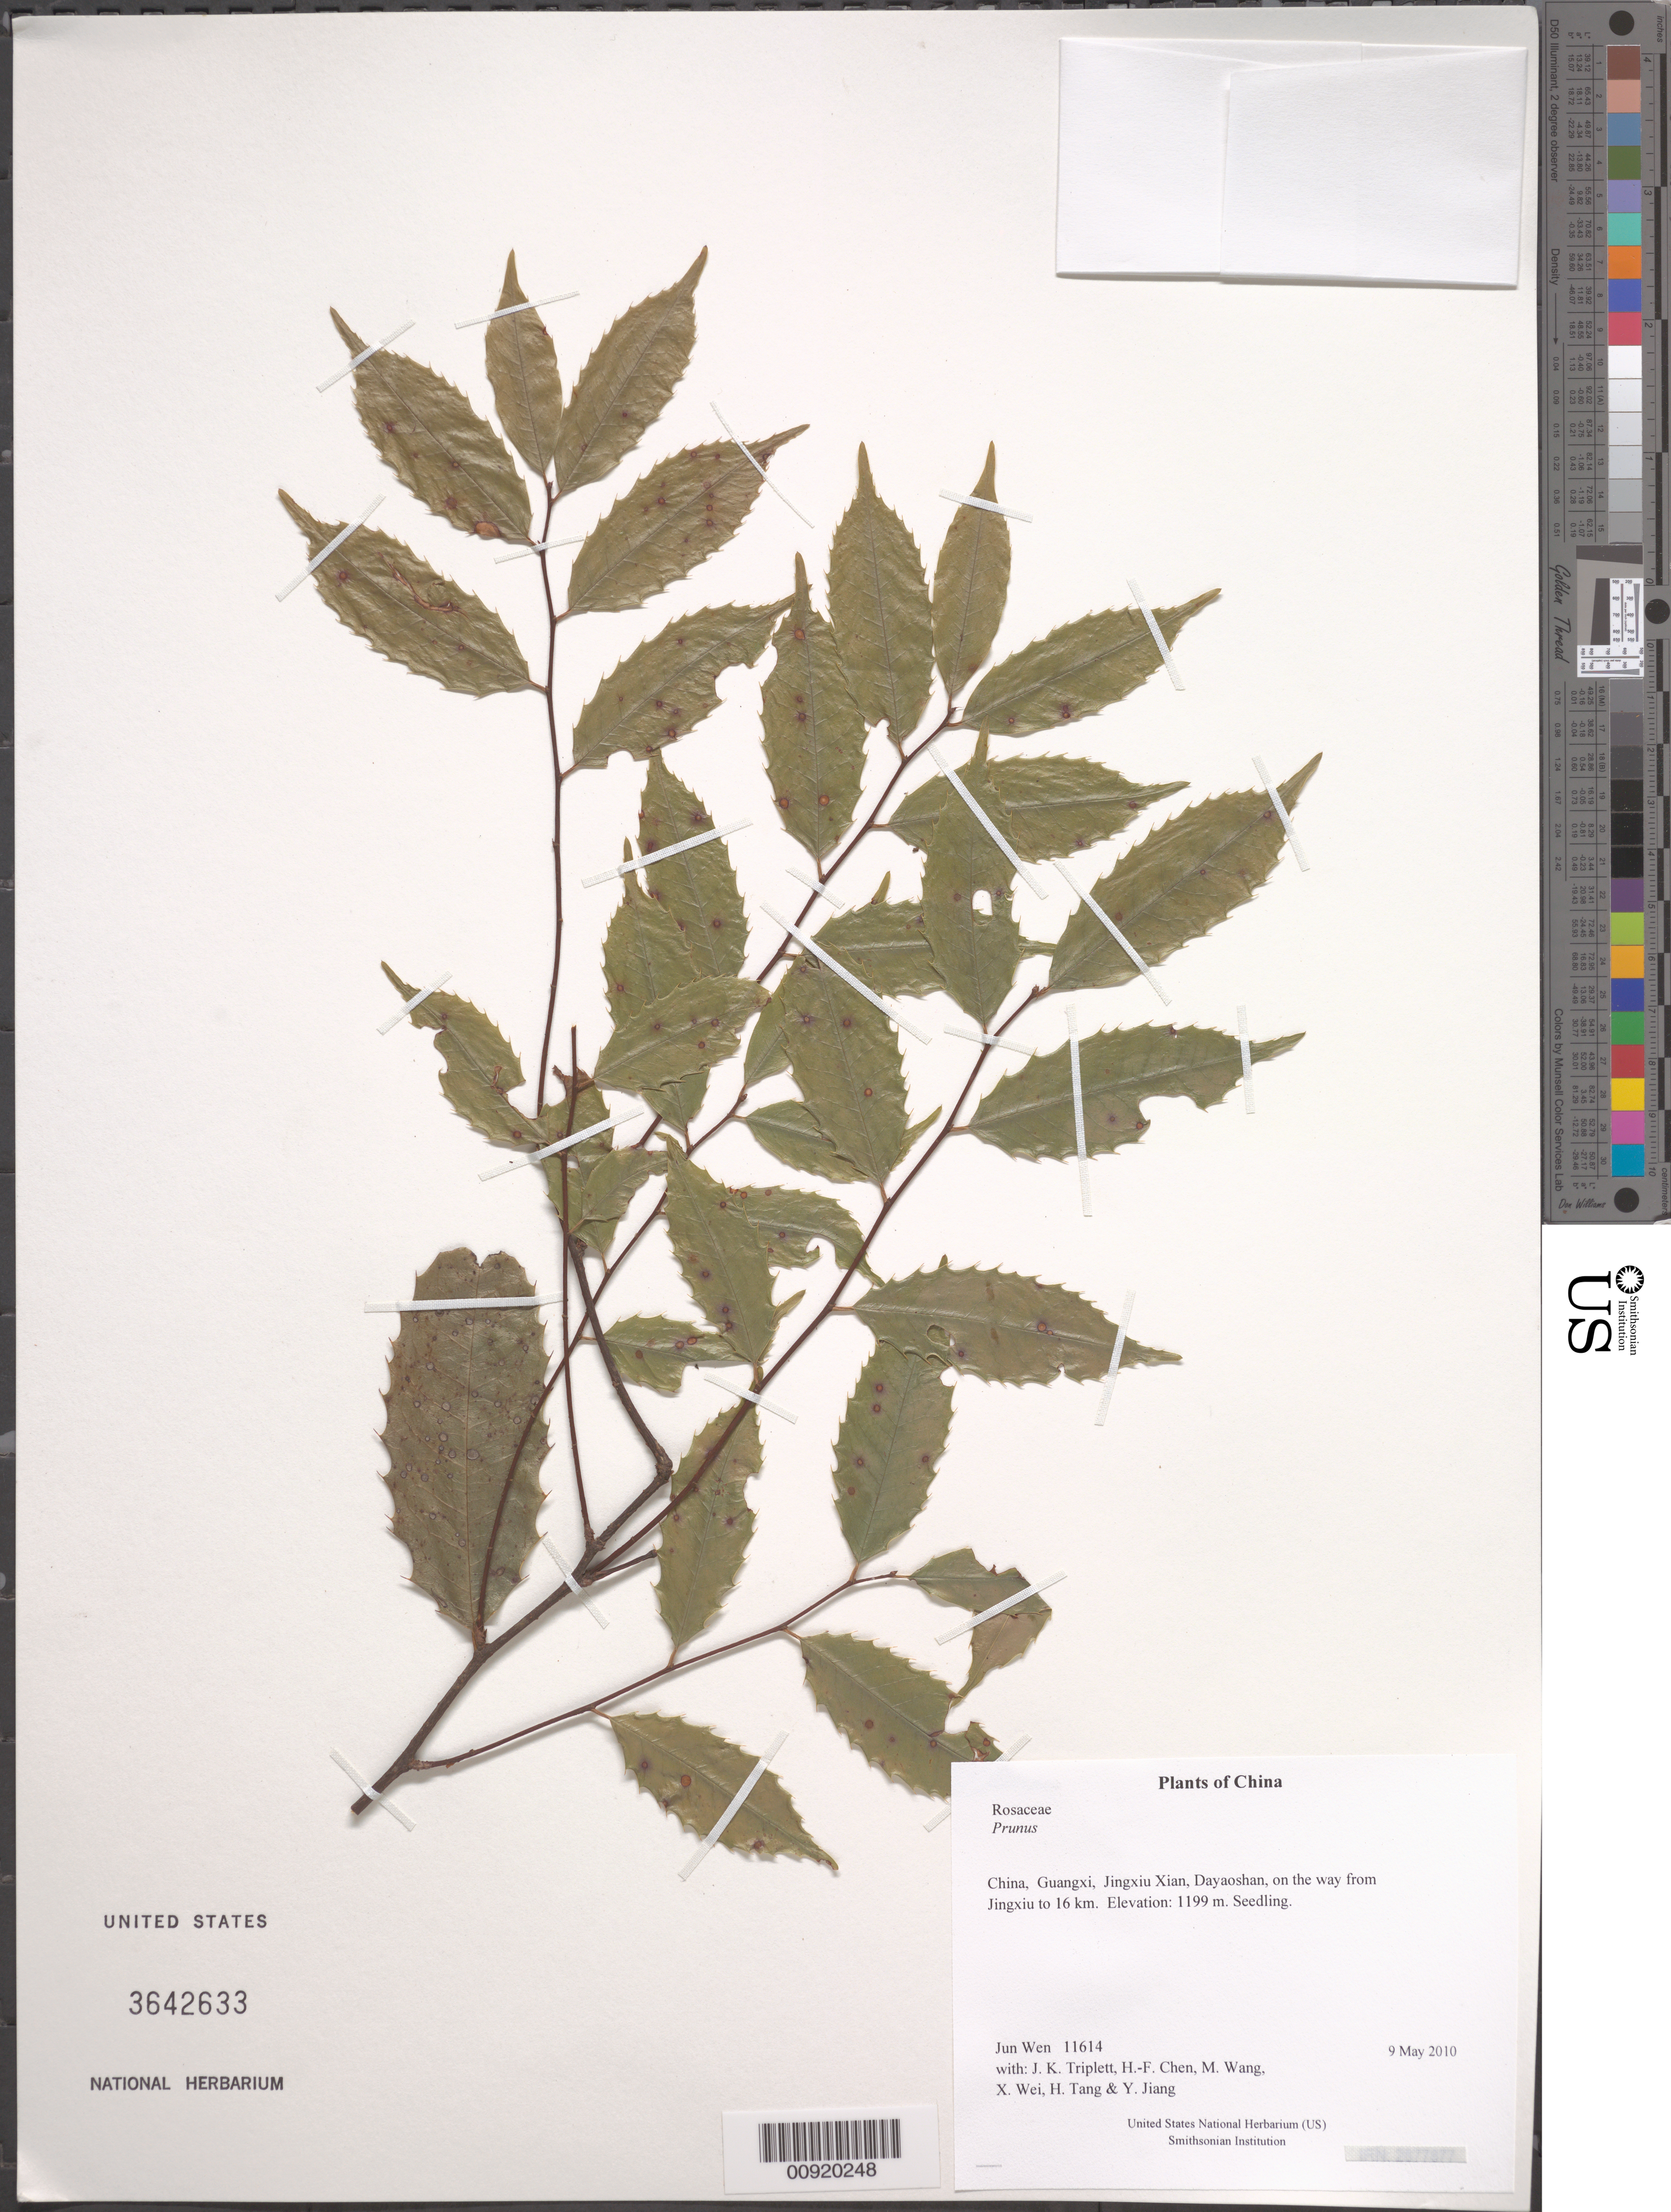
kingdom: Plantae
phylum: Tracheophyta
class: Magnoliopsida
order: Rosales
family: Rosaceae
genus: Prunus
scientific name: Prunus sp.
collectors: J. Wen, J. K. Triplett, H.-F. Chen, M. Wang, X. Wei, H. Tang & Y. Jiang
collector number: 11614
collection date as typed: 9 May 2010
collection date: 2010-05-09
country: China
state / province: Guangxi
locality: Jingxiu Xian, Dayaoshan, on the way from Jingxiu to 16 km.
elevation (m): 1199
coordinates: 24 09.274 N, 110 12.670 E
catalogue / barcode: US 3642633